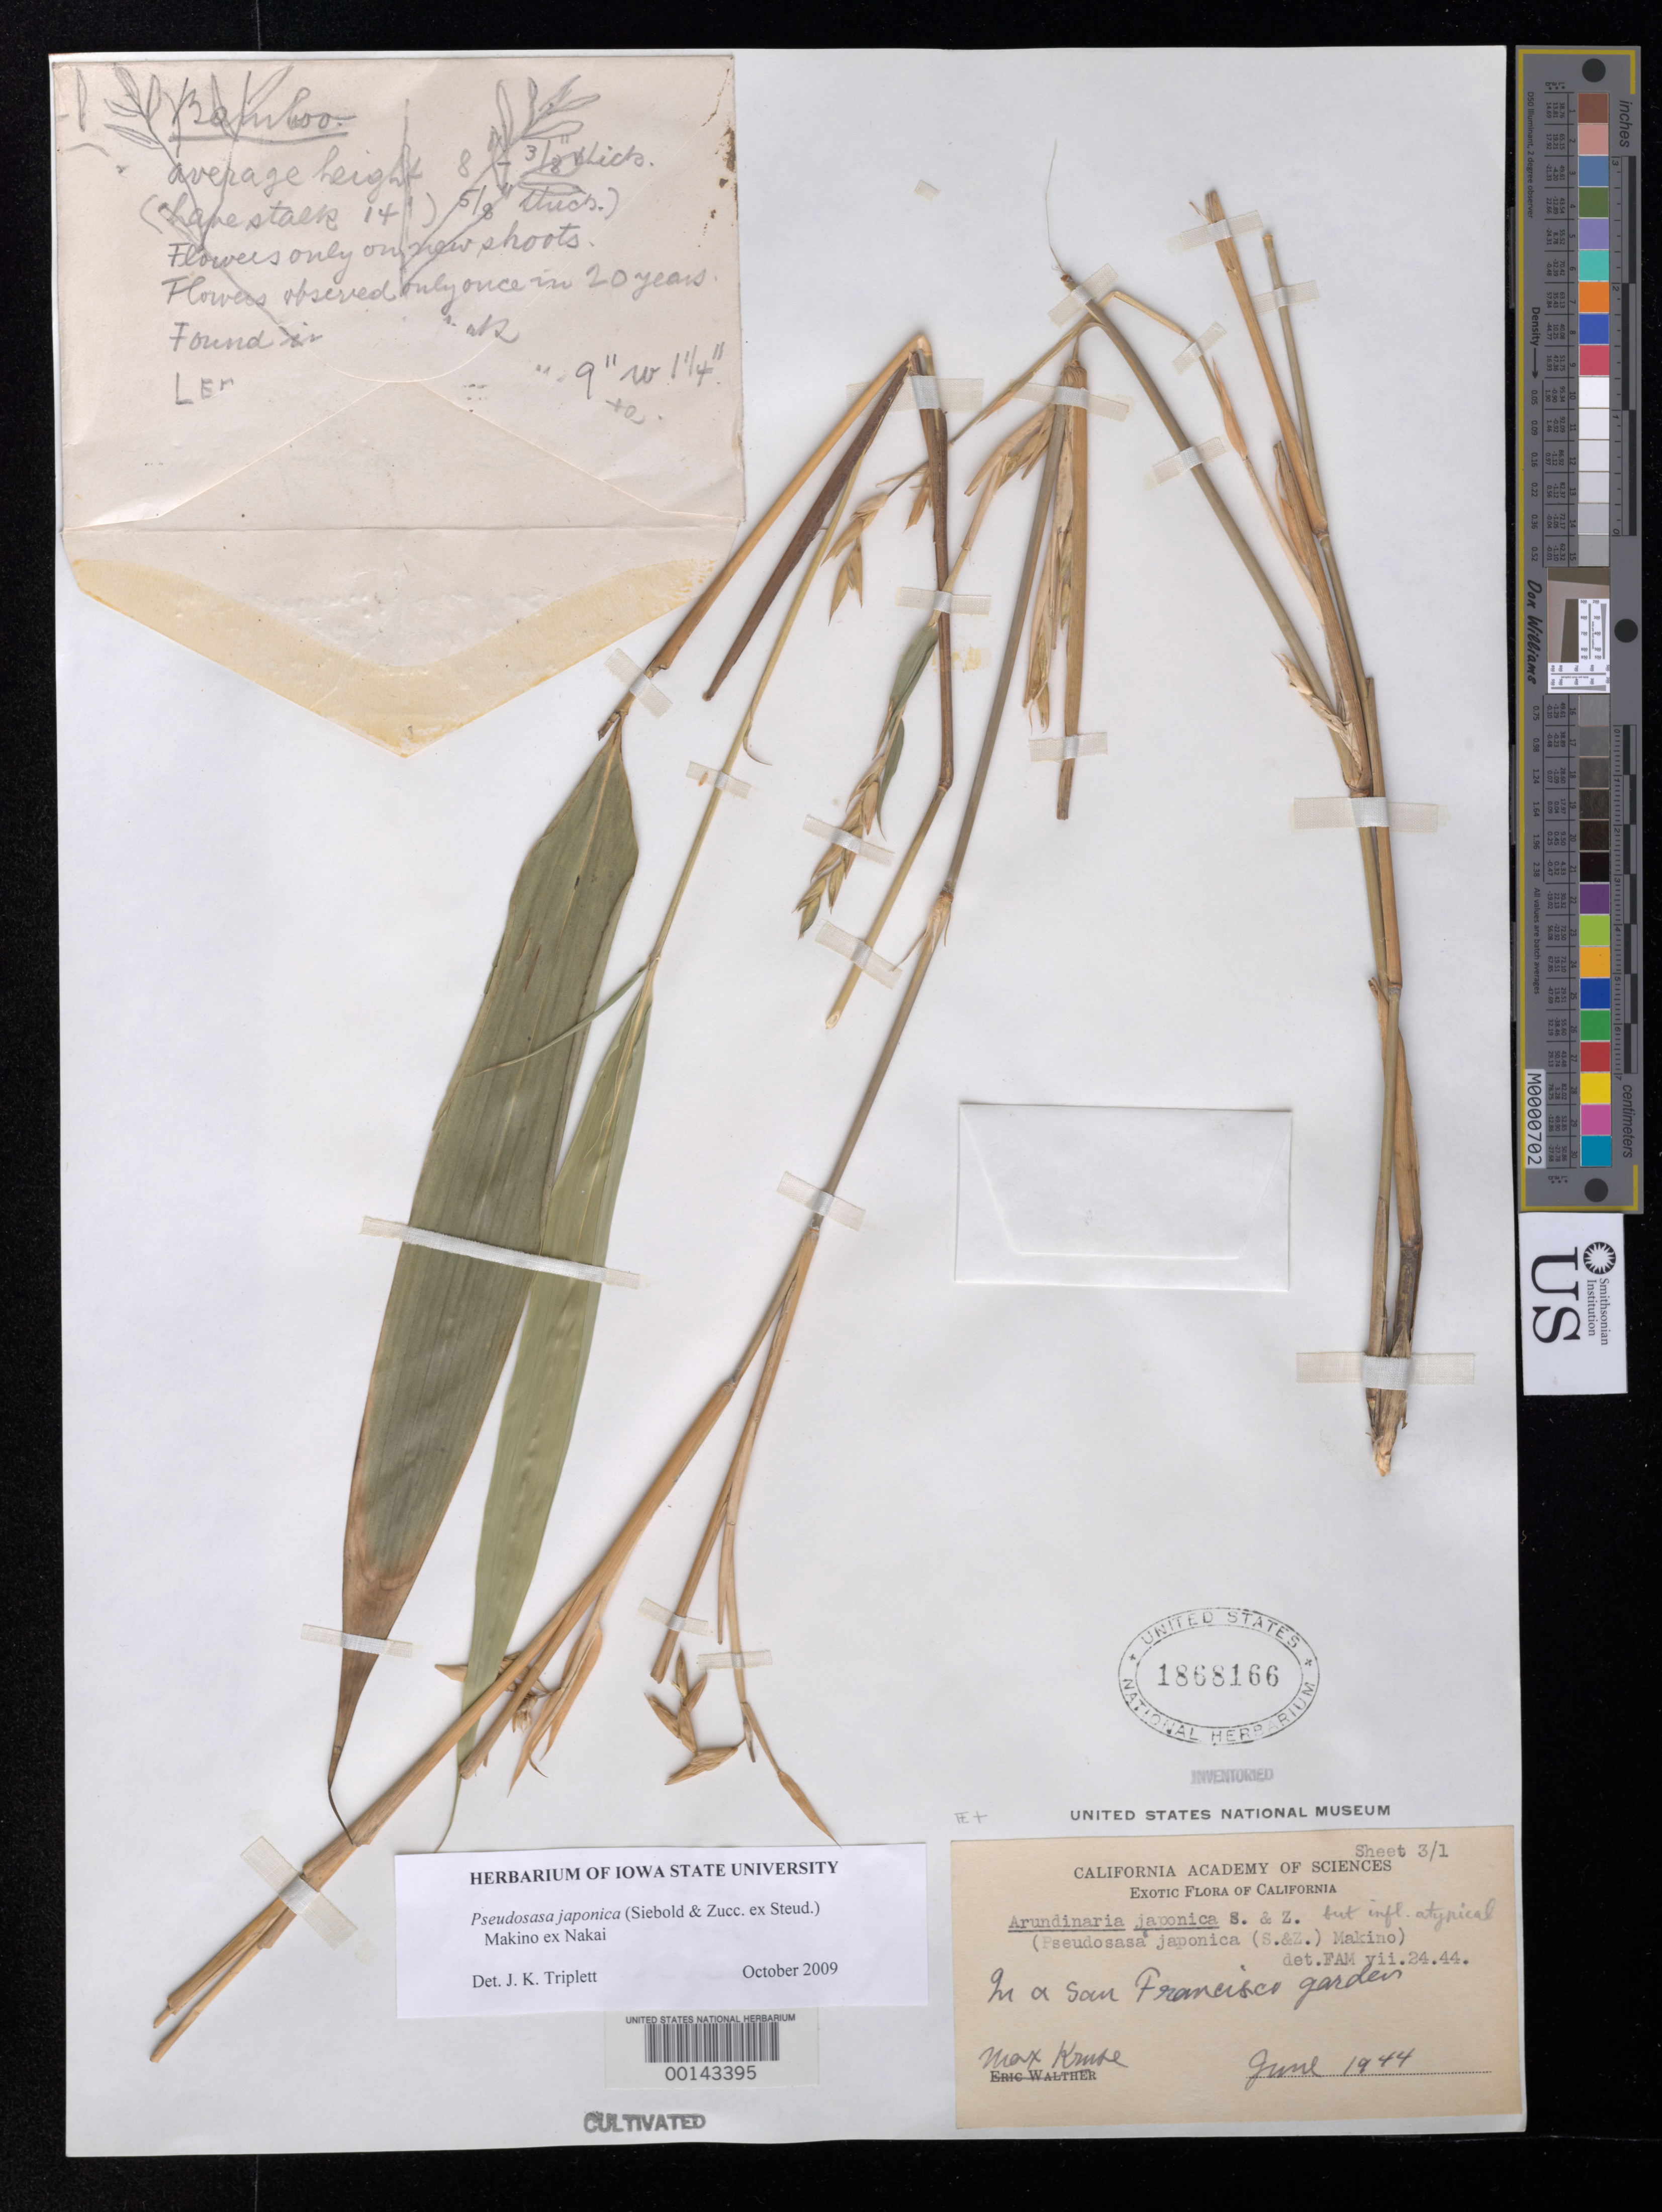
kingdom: Plantae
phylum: Tracheophyta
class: Liliopsida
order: Poales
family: Poaceae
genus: Pseudosasa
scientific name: Pseudosasa japonica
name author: (Siebold & Zucc. ex Steud.) Makino ex Nakai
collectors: M. Kruse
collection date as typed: Jun 1944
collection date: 1944-06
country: United States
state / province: California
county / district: San Francisco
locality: Golden gate park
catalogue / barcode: US 1868166